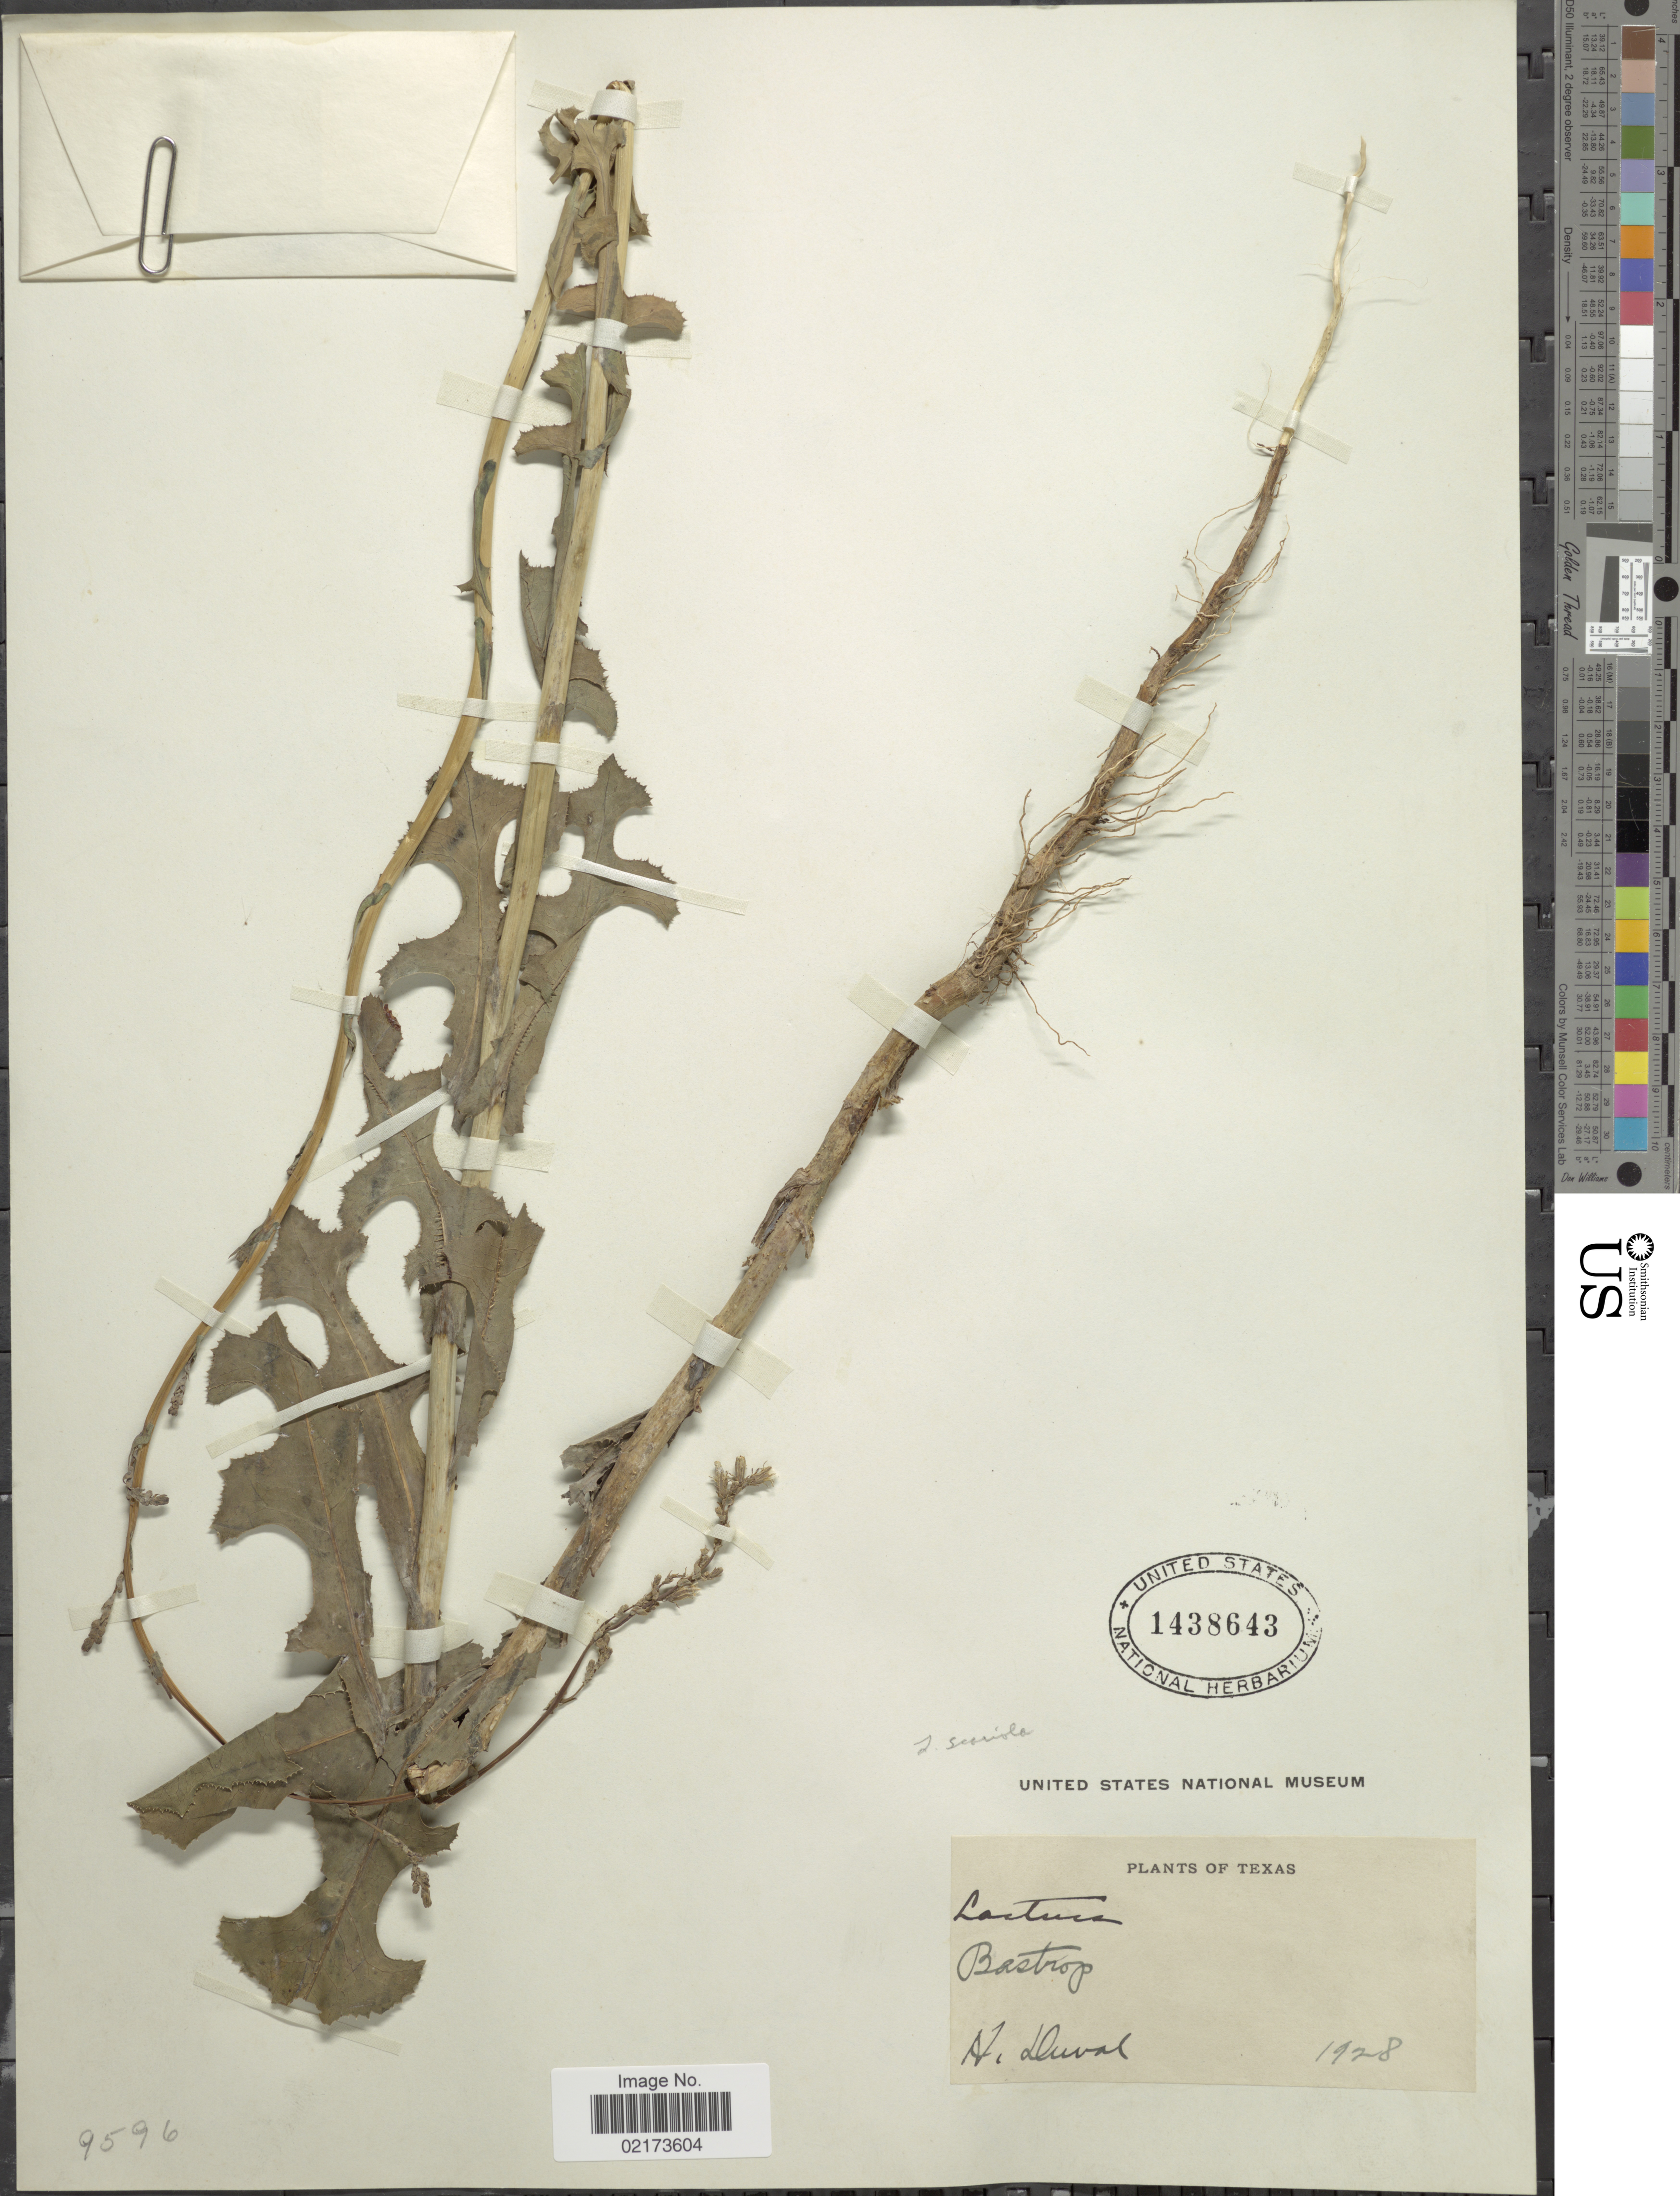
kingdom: Plantae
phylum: Tracheophyta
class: Magnoliopsida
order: Asterales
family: Asteraceae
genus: Lactuca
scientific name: Lactuca serriola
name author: L.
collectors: H. Duval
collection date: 1928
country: United States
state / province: Texas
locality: Bastrop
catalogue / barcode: US 1438643